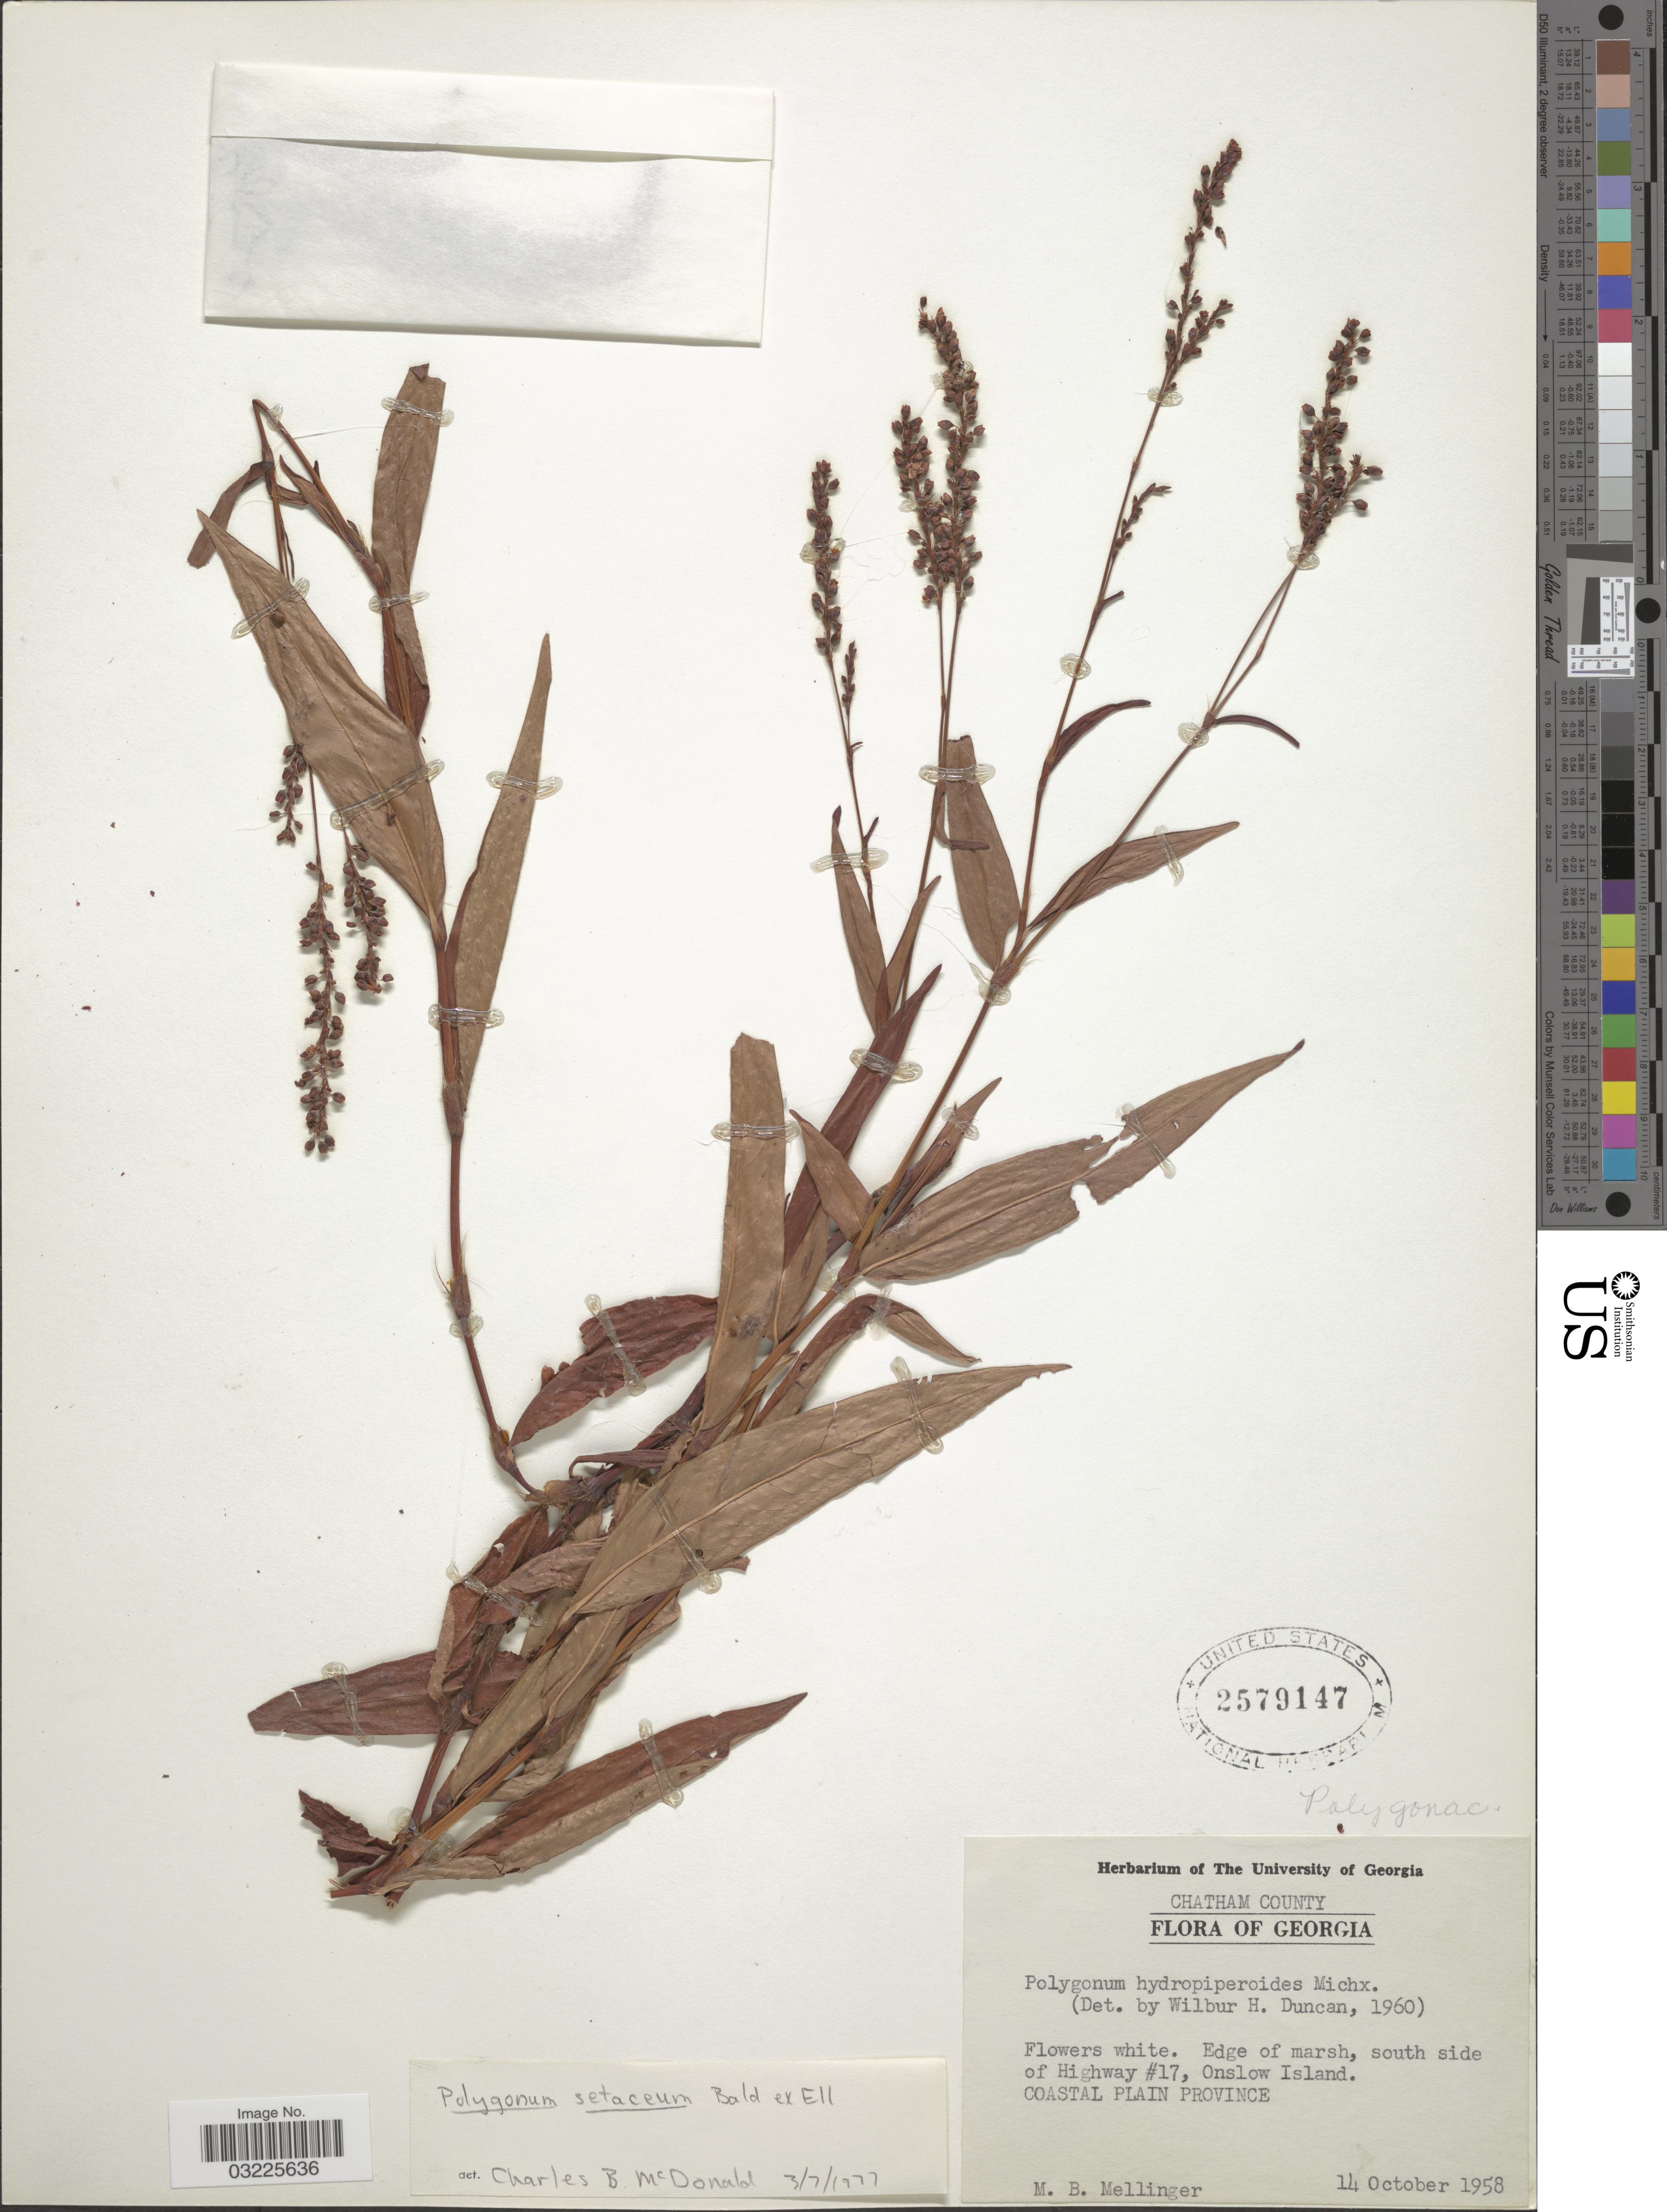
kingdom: Plantae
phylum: Tracheophyta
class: Magnoliopsida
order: Caryophyllales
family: Polygonaceae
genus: Persicaria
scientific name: Persicaria setacea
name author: Small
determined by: Atha, D. E.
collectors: M. Mellinger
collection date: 1958-10-14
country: United States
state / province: Georgia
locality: Chatham County. Edge of marsh, south side of Highway #17, Onslow Island. Coastal Plain Province.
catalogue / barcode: US 2579147